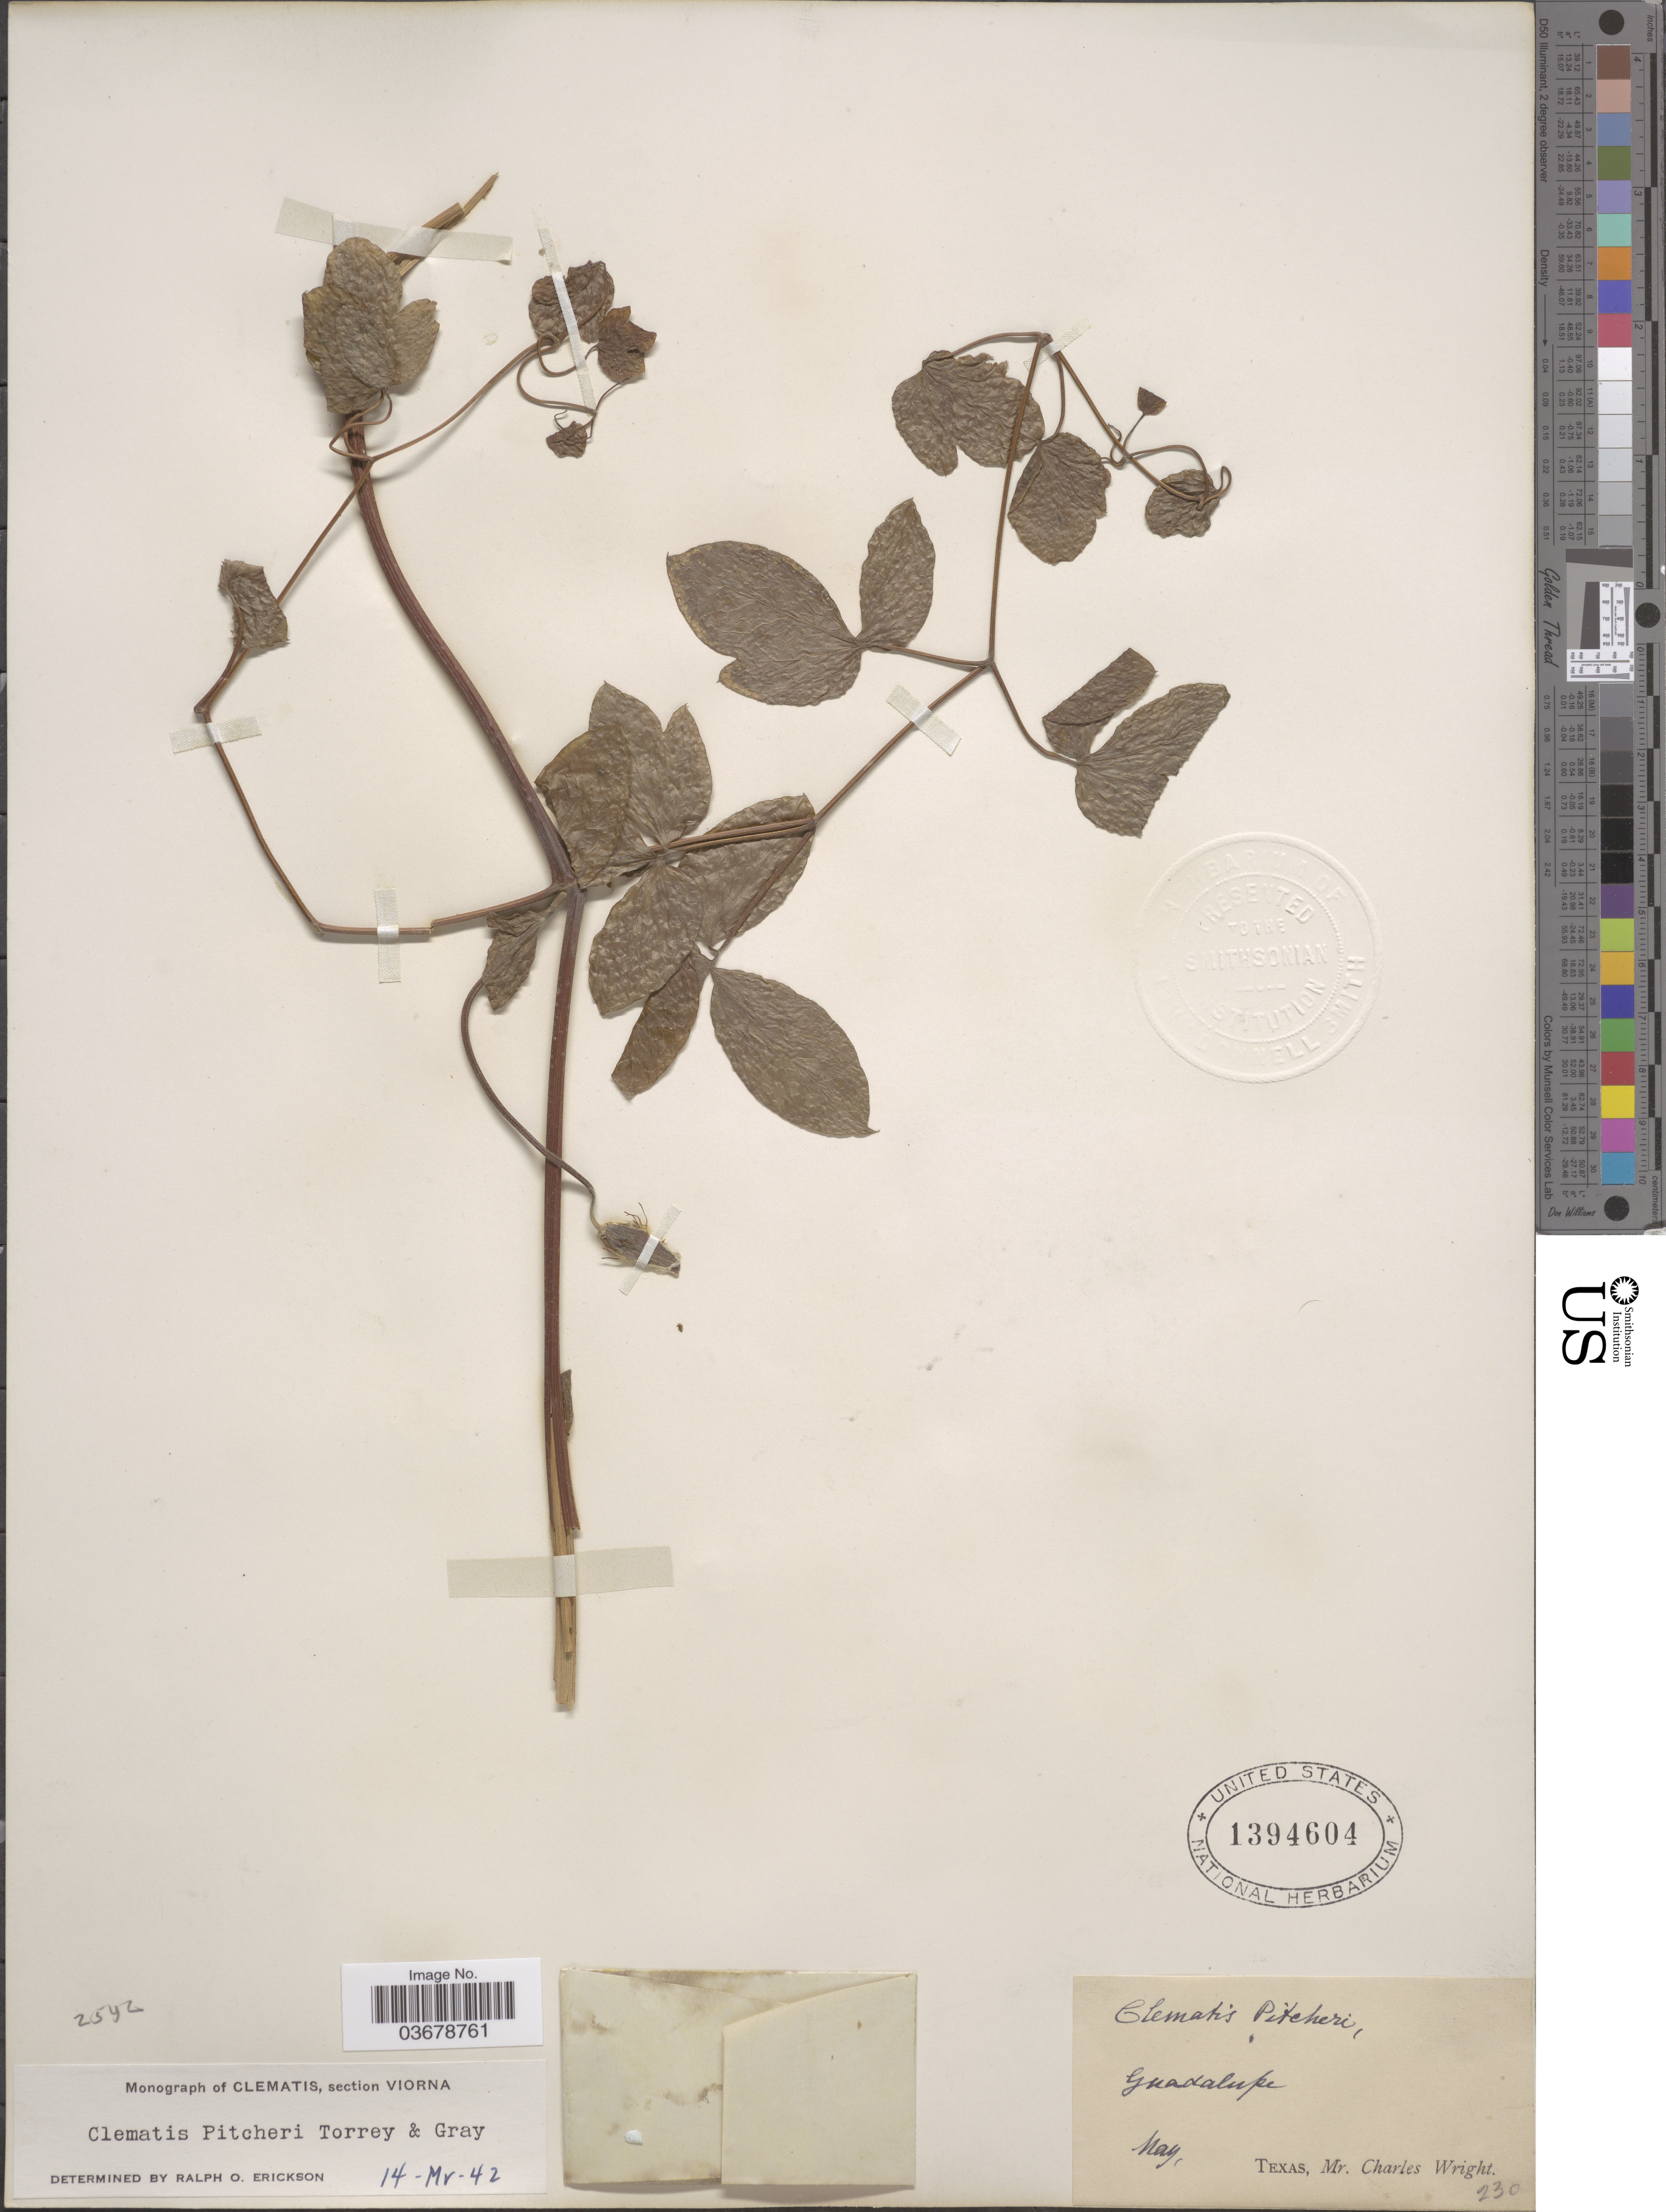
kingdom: Plantae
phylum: Tracheophyta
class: Magnoliopsida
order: Ranunculales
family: Ranunculaceae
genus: Clematis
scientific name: Clematis viorna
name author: L.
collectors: C. Wright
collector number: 230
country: United States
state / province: Texas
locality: Guadalupe.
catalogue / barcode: US 1394604